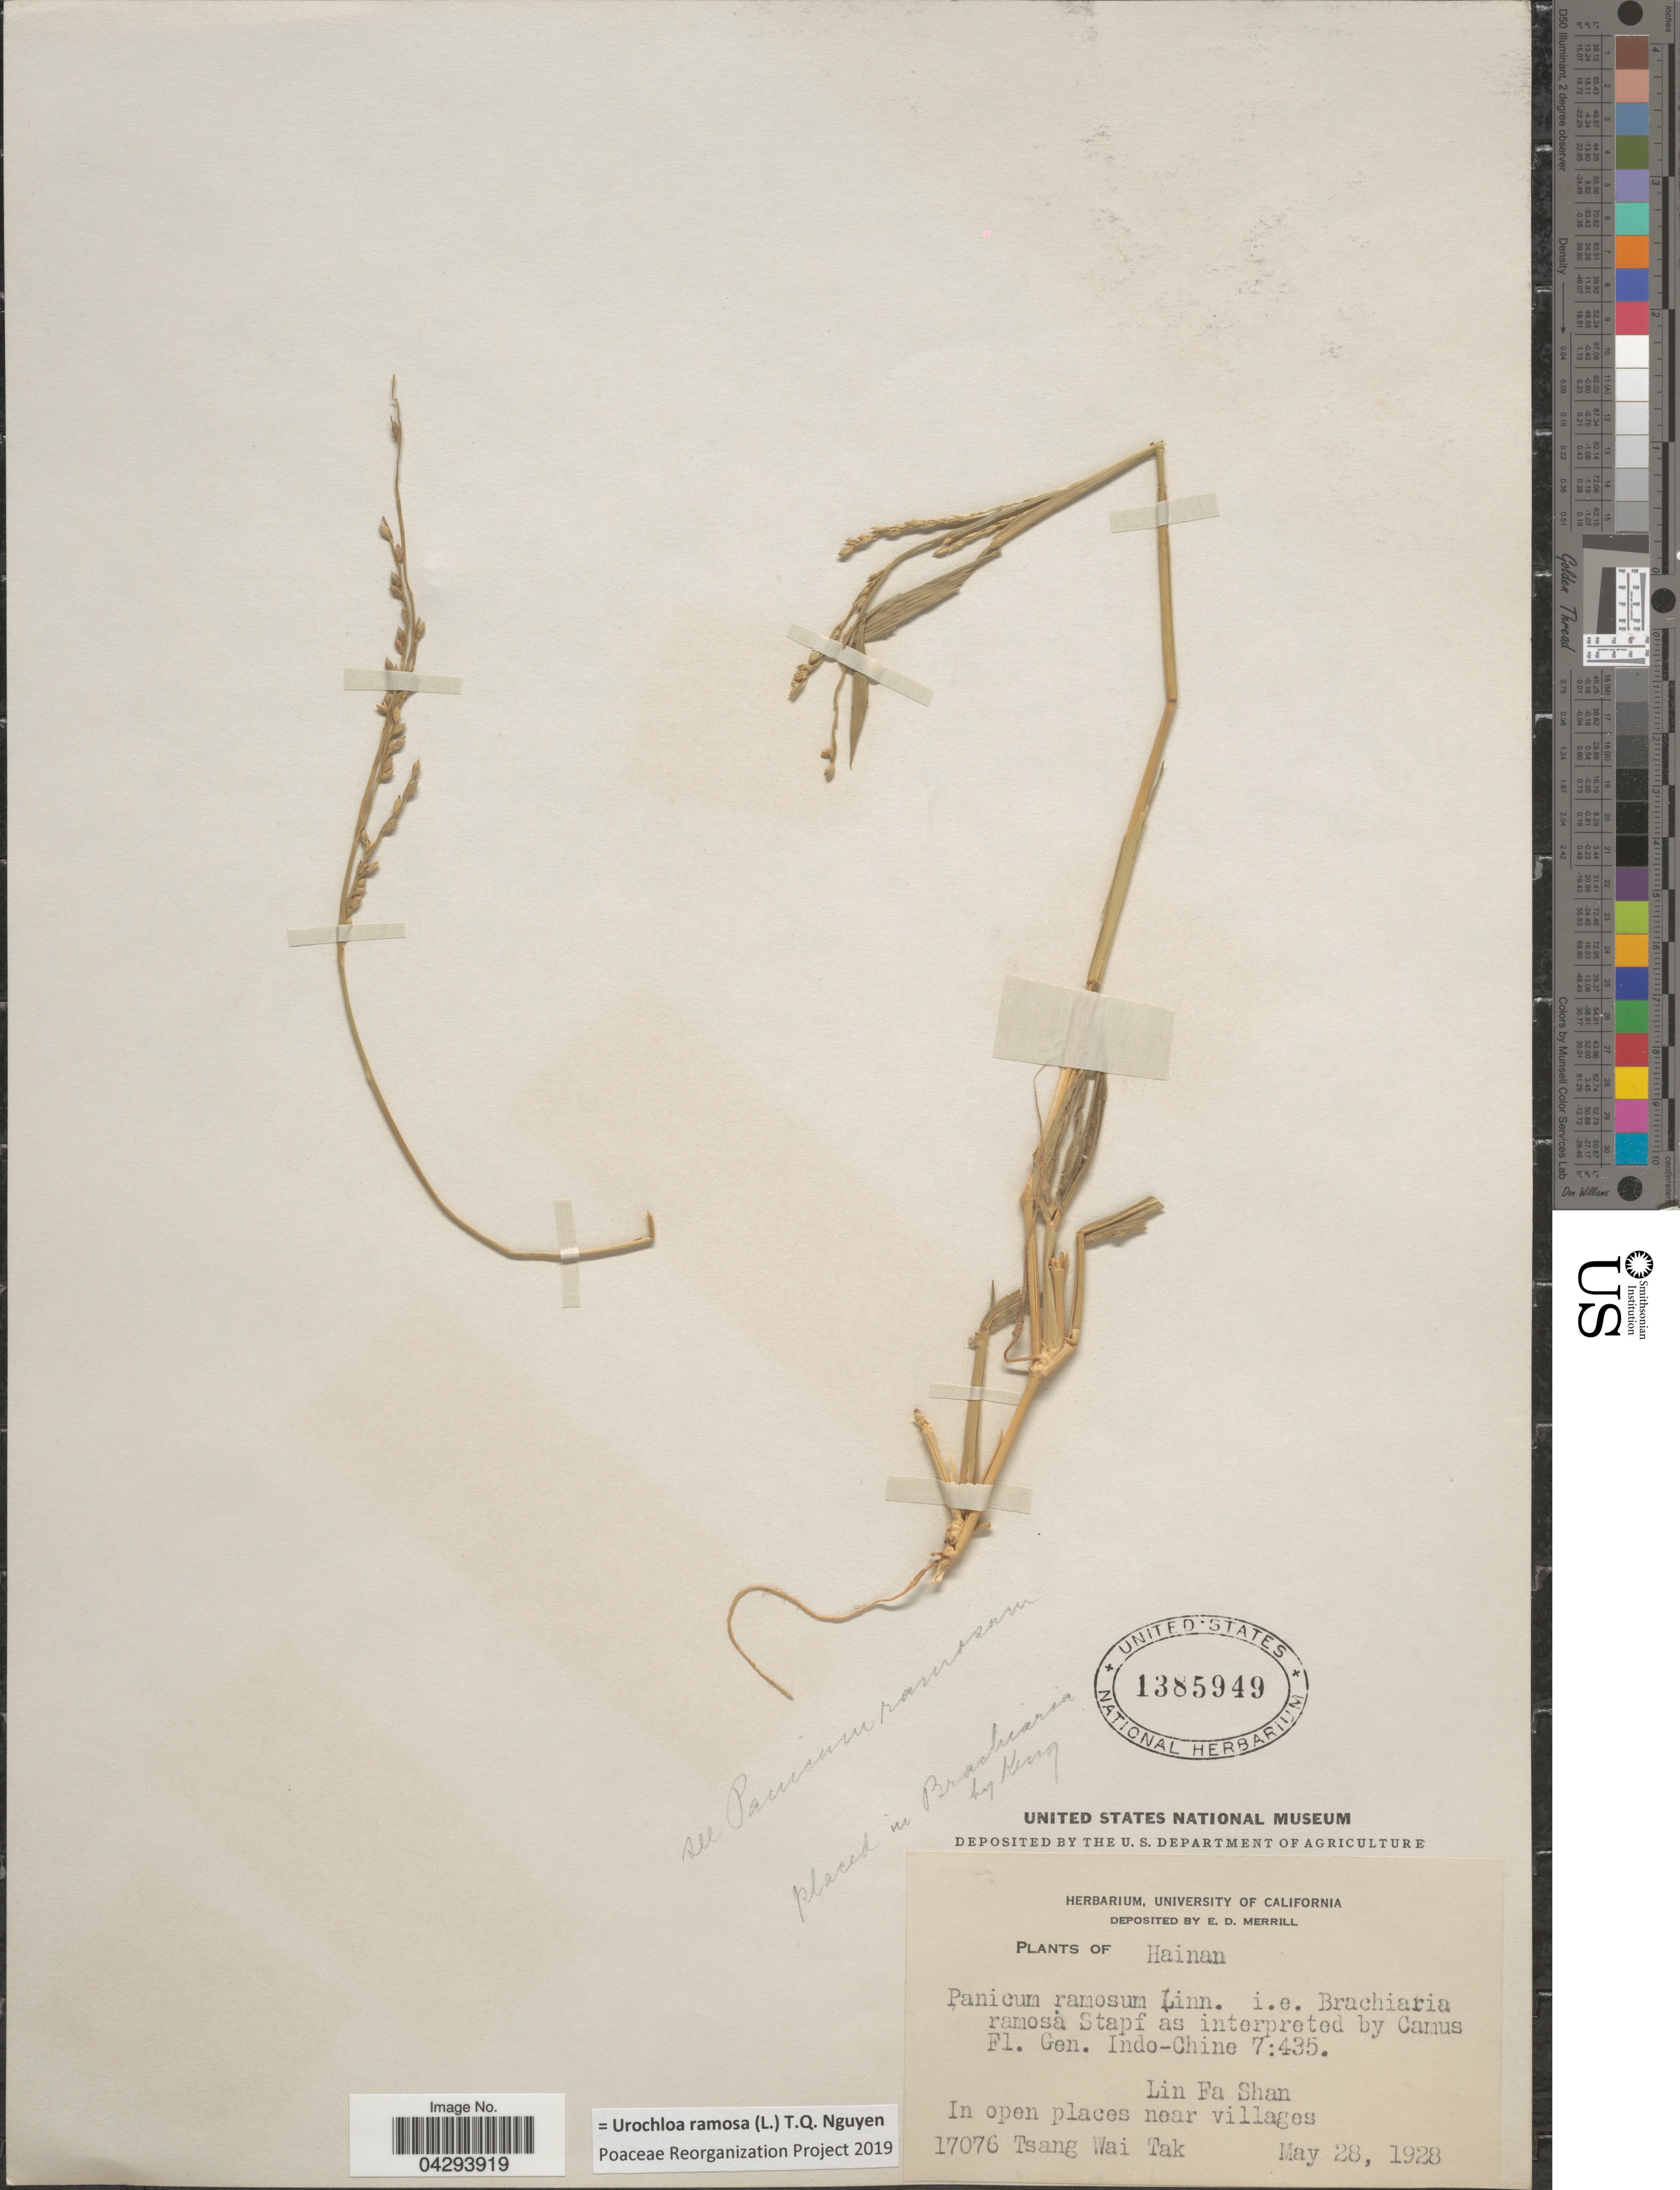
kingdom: Plantae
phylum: Tracheophyta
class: Liliopsida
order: Poales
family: Poaceae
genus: Urochloa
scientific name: Urochloa ramosa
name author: T.Q. Nguyen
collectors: W. T. Tsang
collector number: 17076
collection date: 1928-05-28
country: China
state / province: Hainan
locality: Lin Fa Shan. In open places near villages.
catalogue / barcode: US 1385949